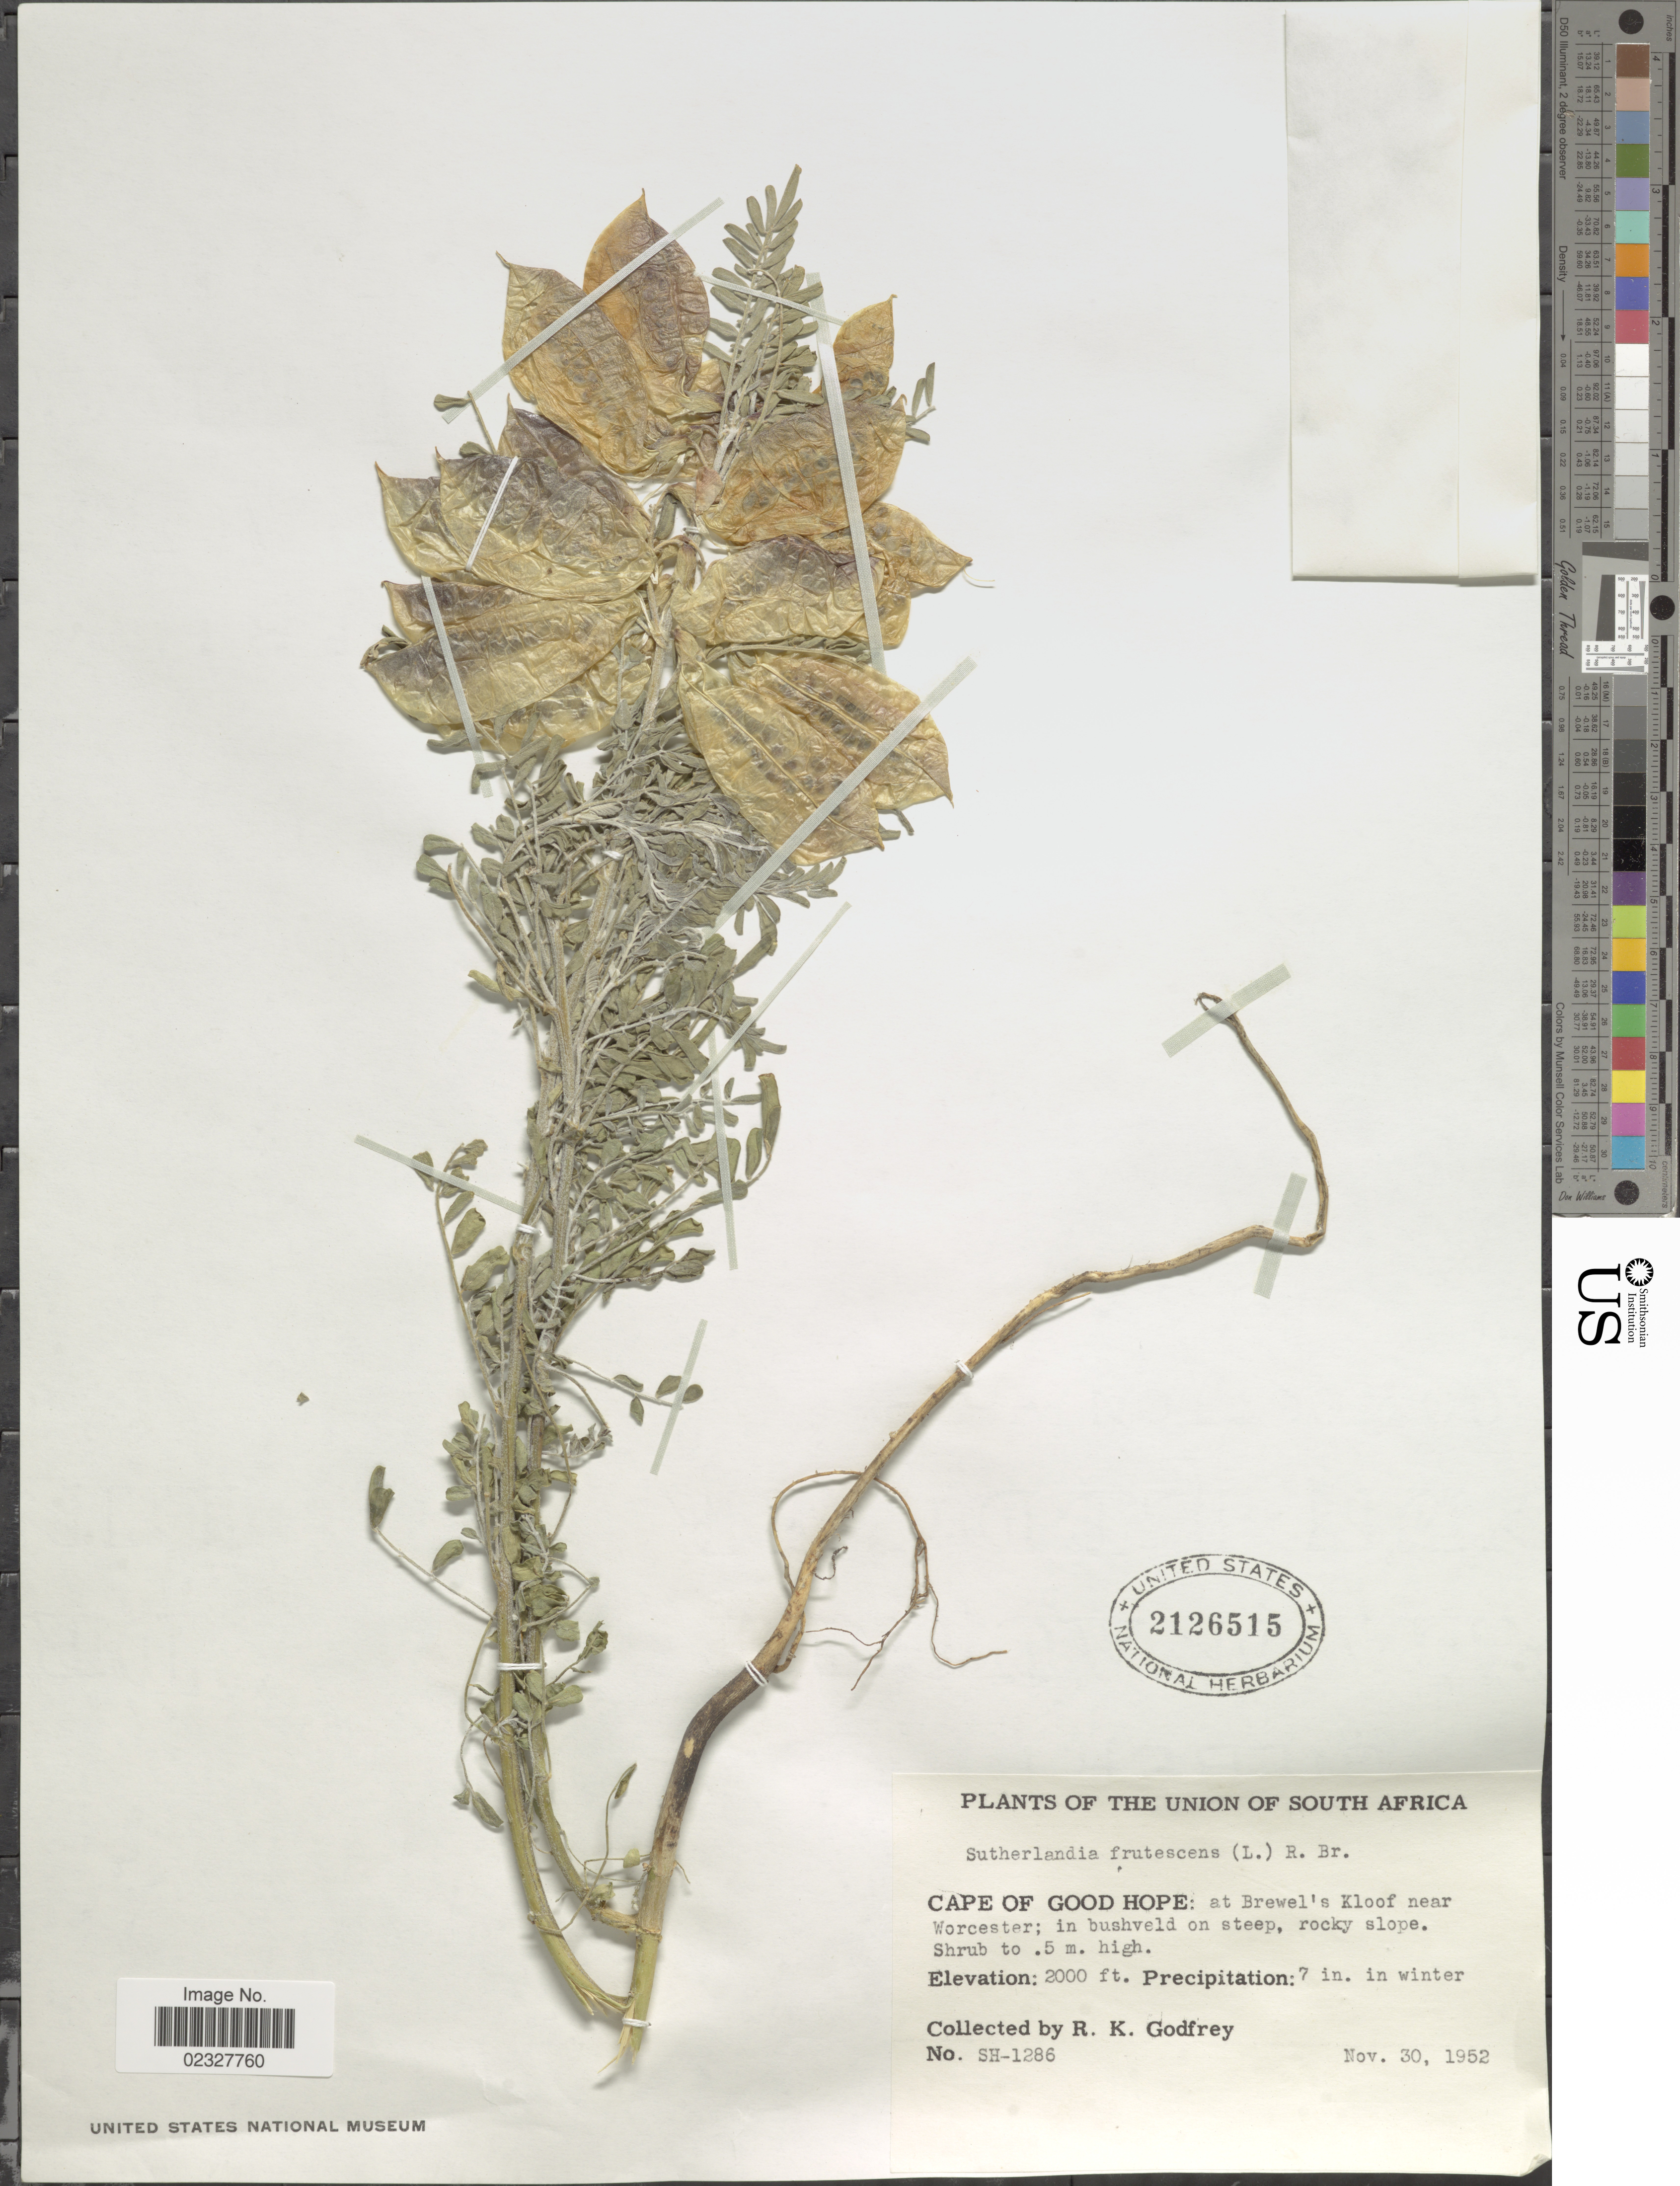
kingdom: Plantae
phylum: Tracheophyta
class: Magnoliopsida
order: Fabales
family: Fabaceae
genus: Sutherlandia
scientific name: Sutherlandia frutescens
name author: (L.) R. Br. ex W.T. Aiton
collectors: R. K. Godfrey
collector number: SH-1286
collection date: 1952-11-30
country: South Africa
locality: Cape of Good Hope: at Brewel's Kloof near Worcester; in bushveld on steeep, rocky slope.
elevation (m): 610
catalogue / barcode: US 2126515